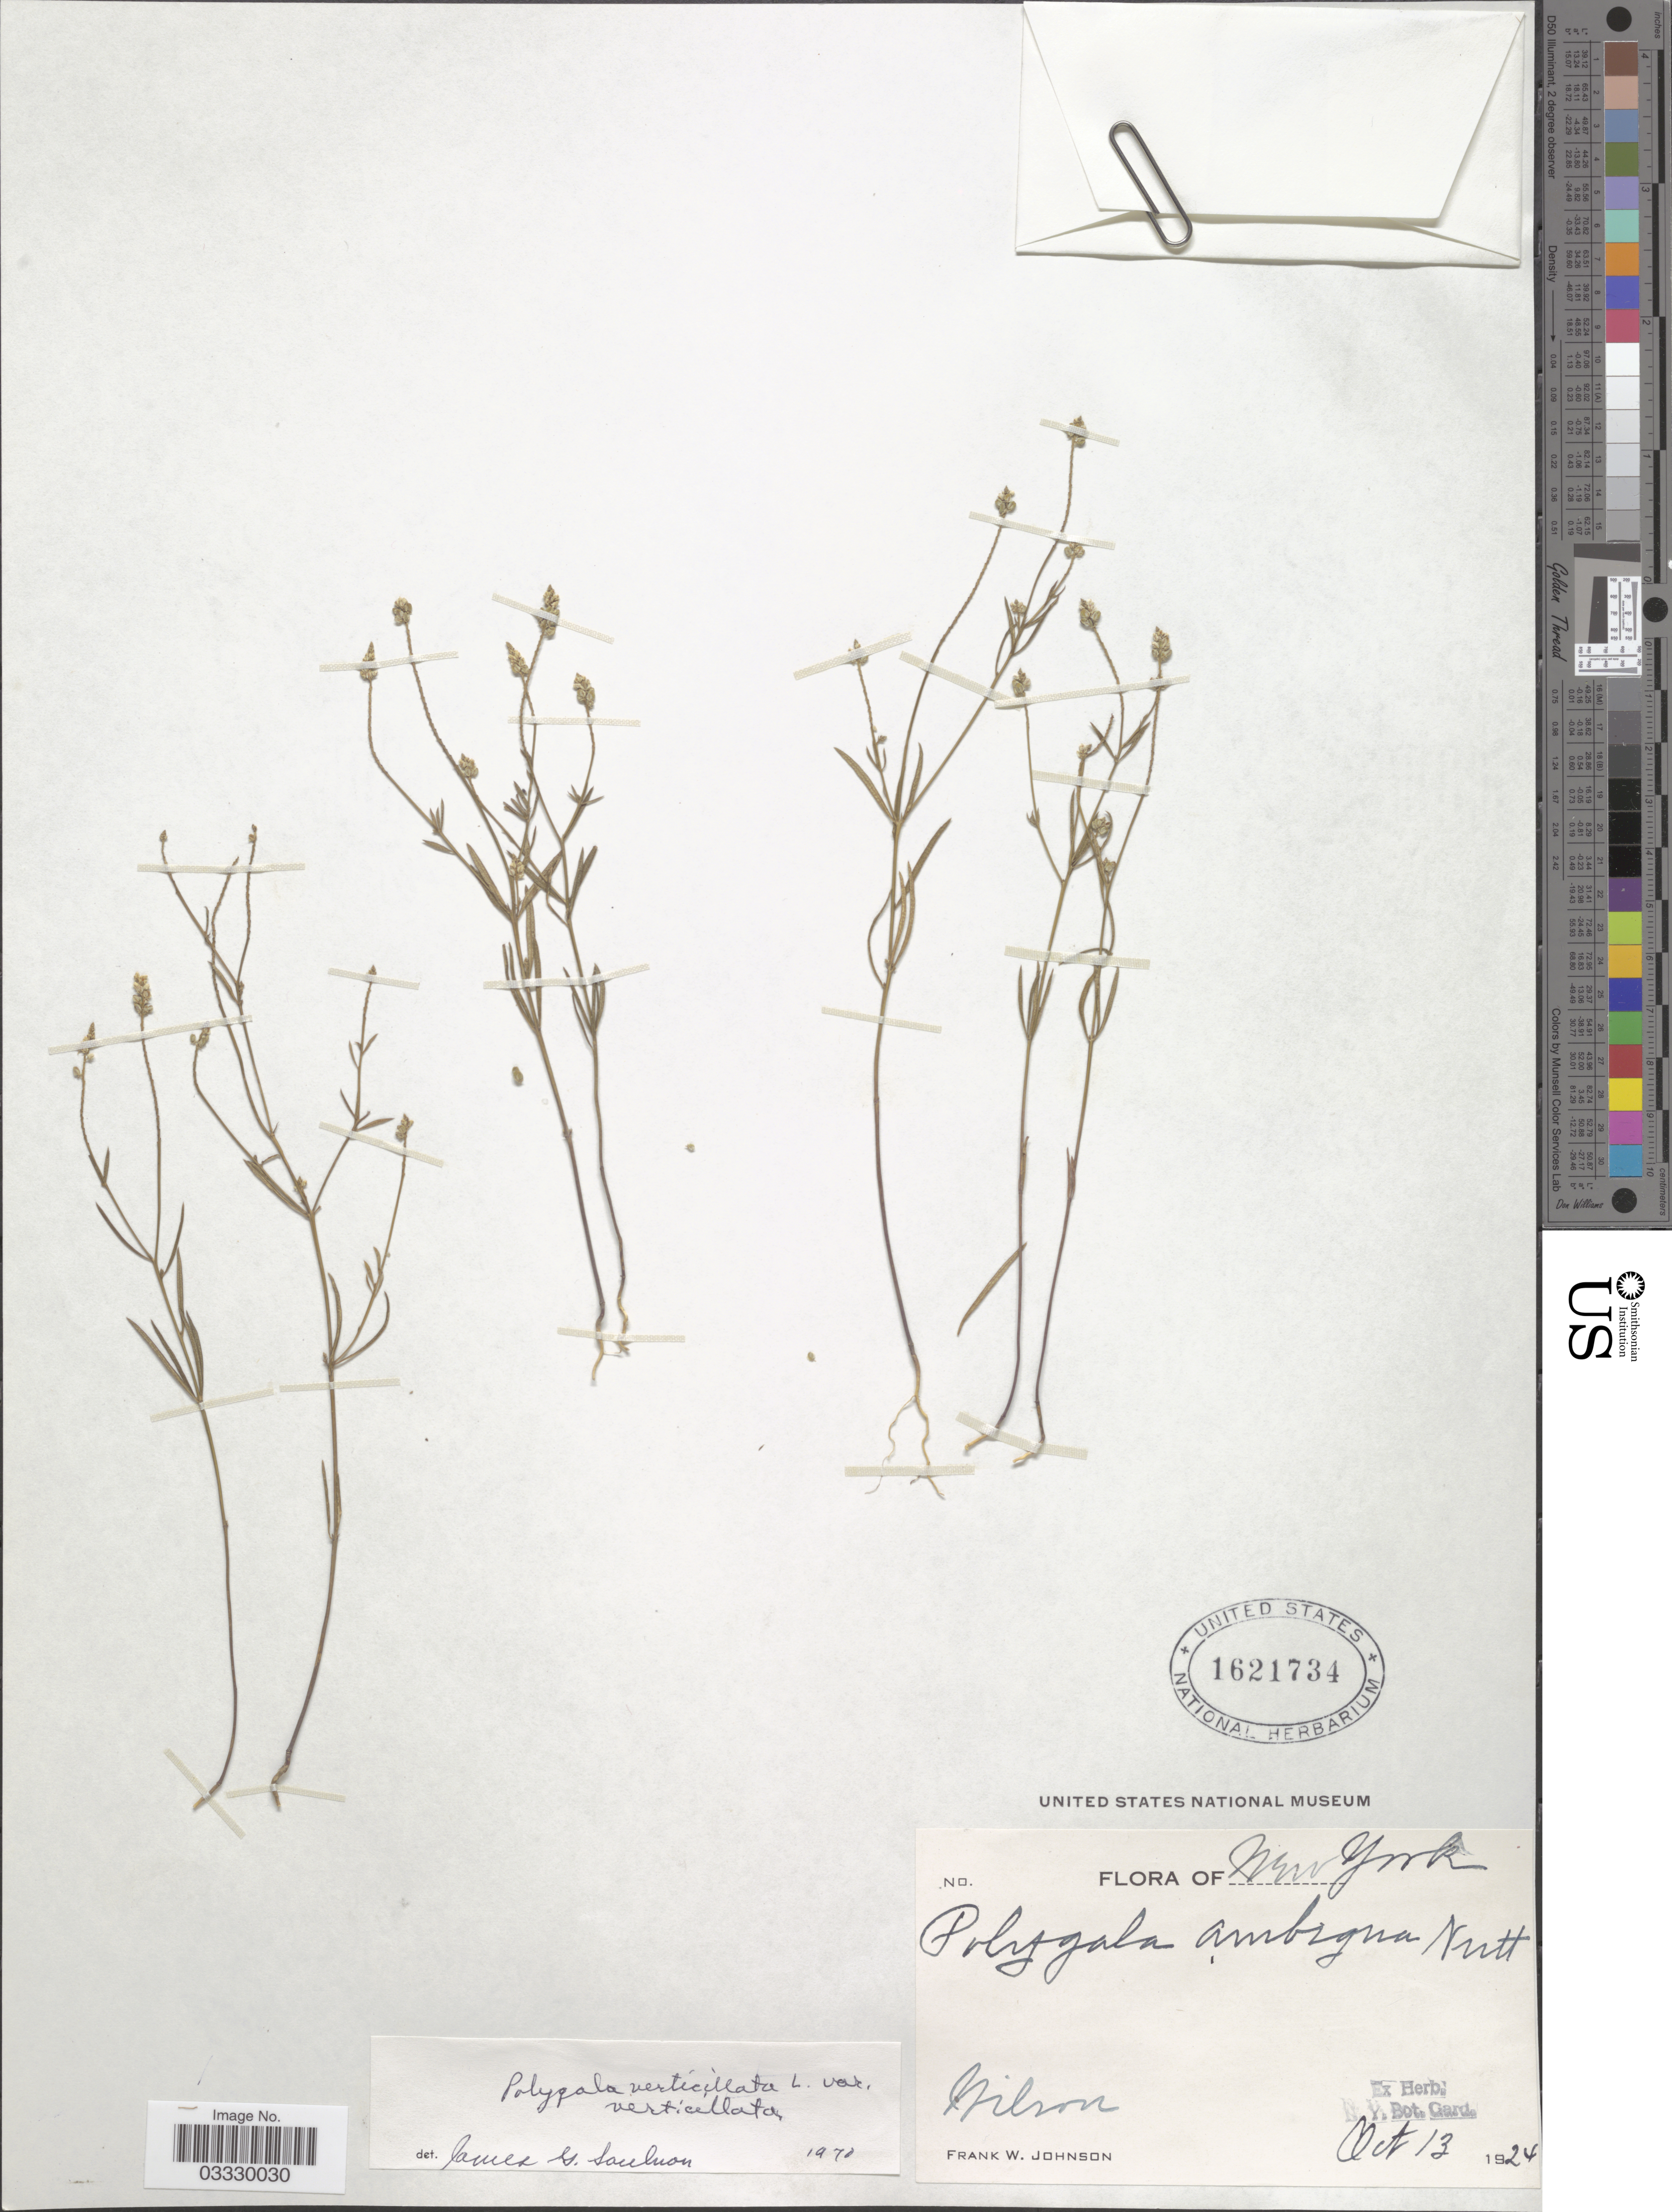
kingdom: Plantae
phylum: Tracheophyta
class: Magnoliopsida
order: Fabales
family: Polygalaceae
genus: Polygala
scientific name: Polygala ambigua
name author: Nutt.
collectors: F. W. Johnson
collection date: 1924-10-13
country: United States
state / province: New York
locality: Wilson.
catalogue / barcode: US 1621734